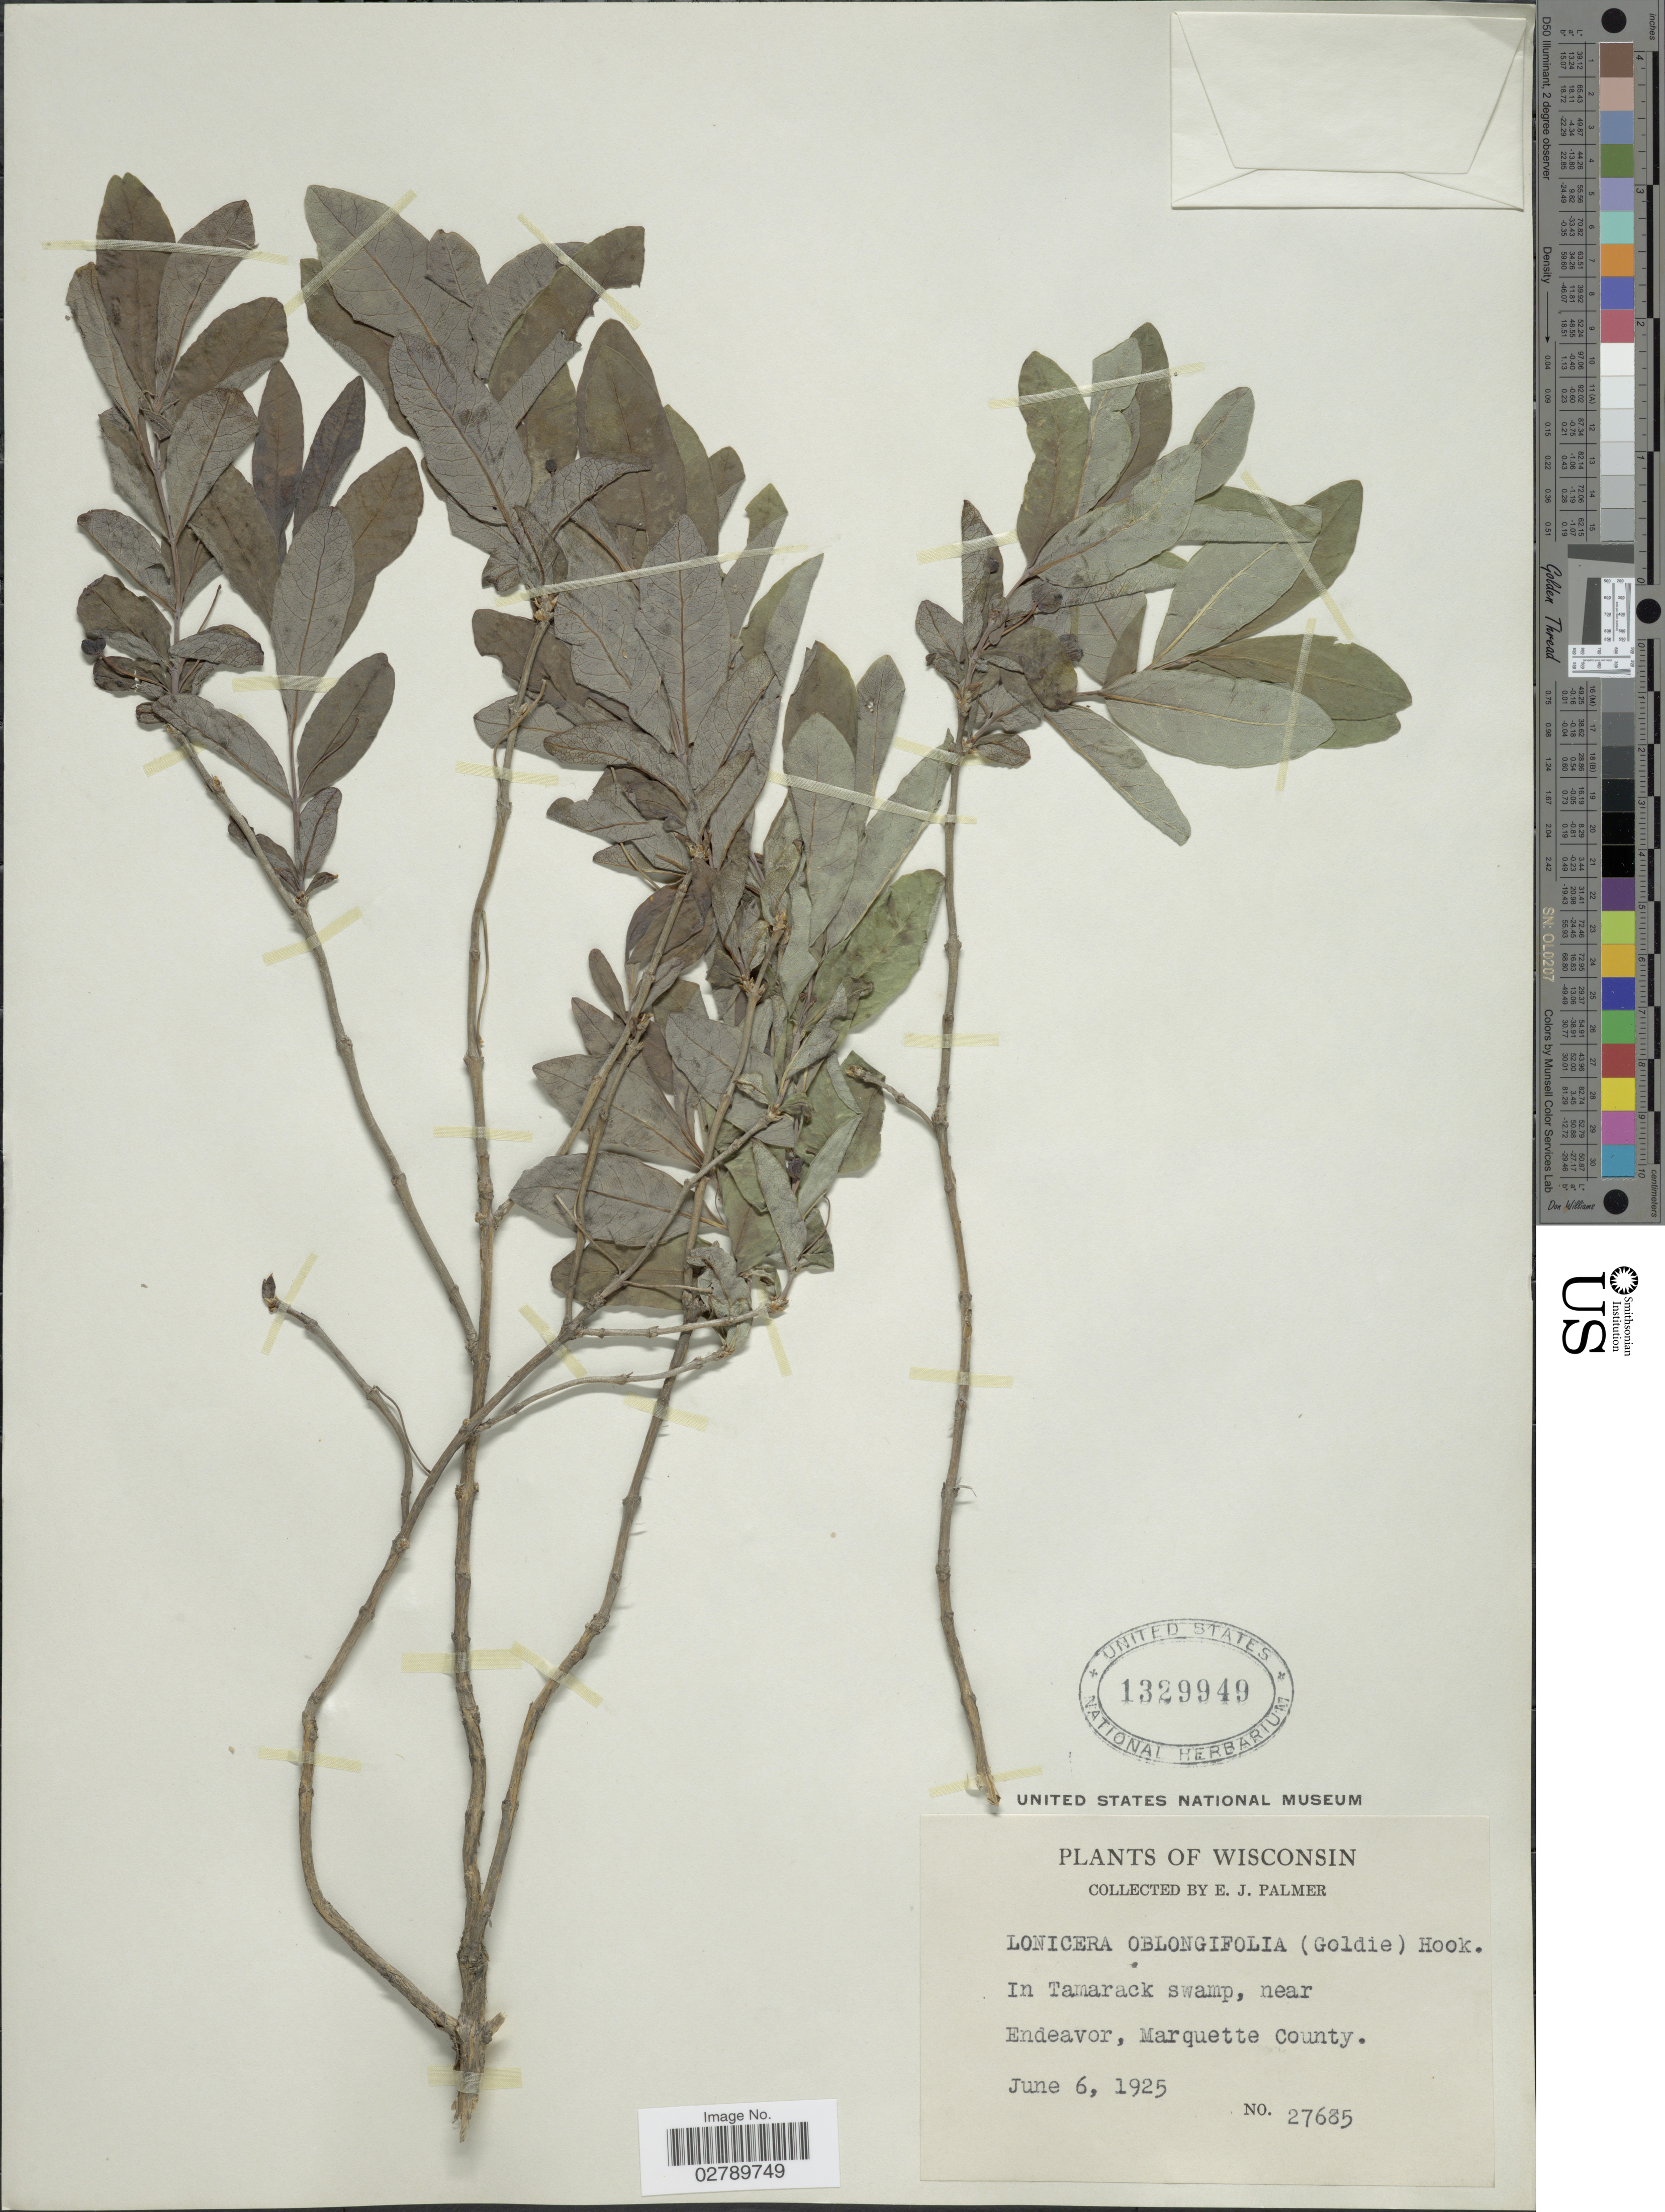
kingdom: Plantae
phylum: Tracheophyta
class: Magnoliopsida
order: Dipsacales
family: Caprifoliaceae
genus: Lonicera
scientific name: Lonicera oblongifolia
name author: Hook.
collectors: E. J. Palmer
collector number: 27685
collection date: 1925-06-06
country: United States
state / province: Wisconsin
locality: In Tamarack swamp, near Endeavor, Marquette County.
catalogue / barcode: US 1329949